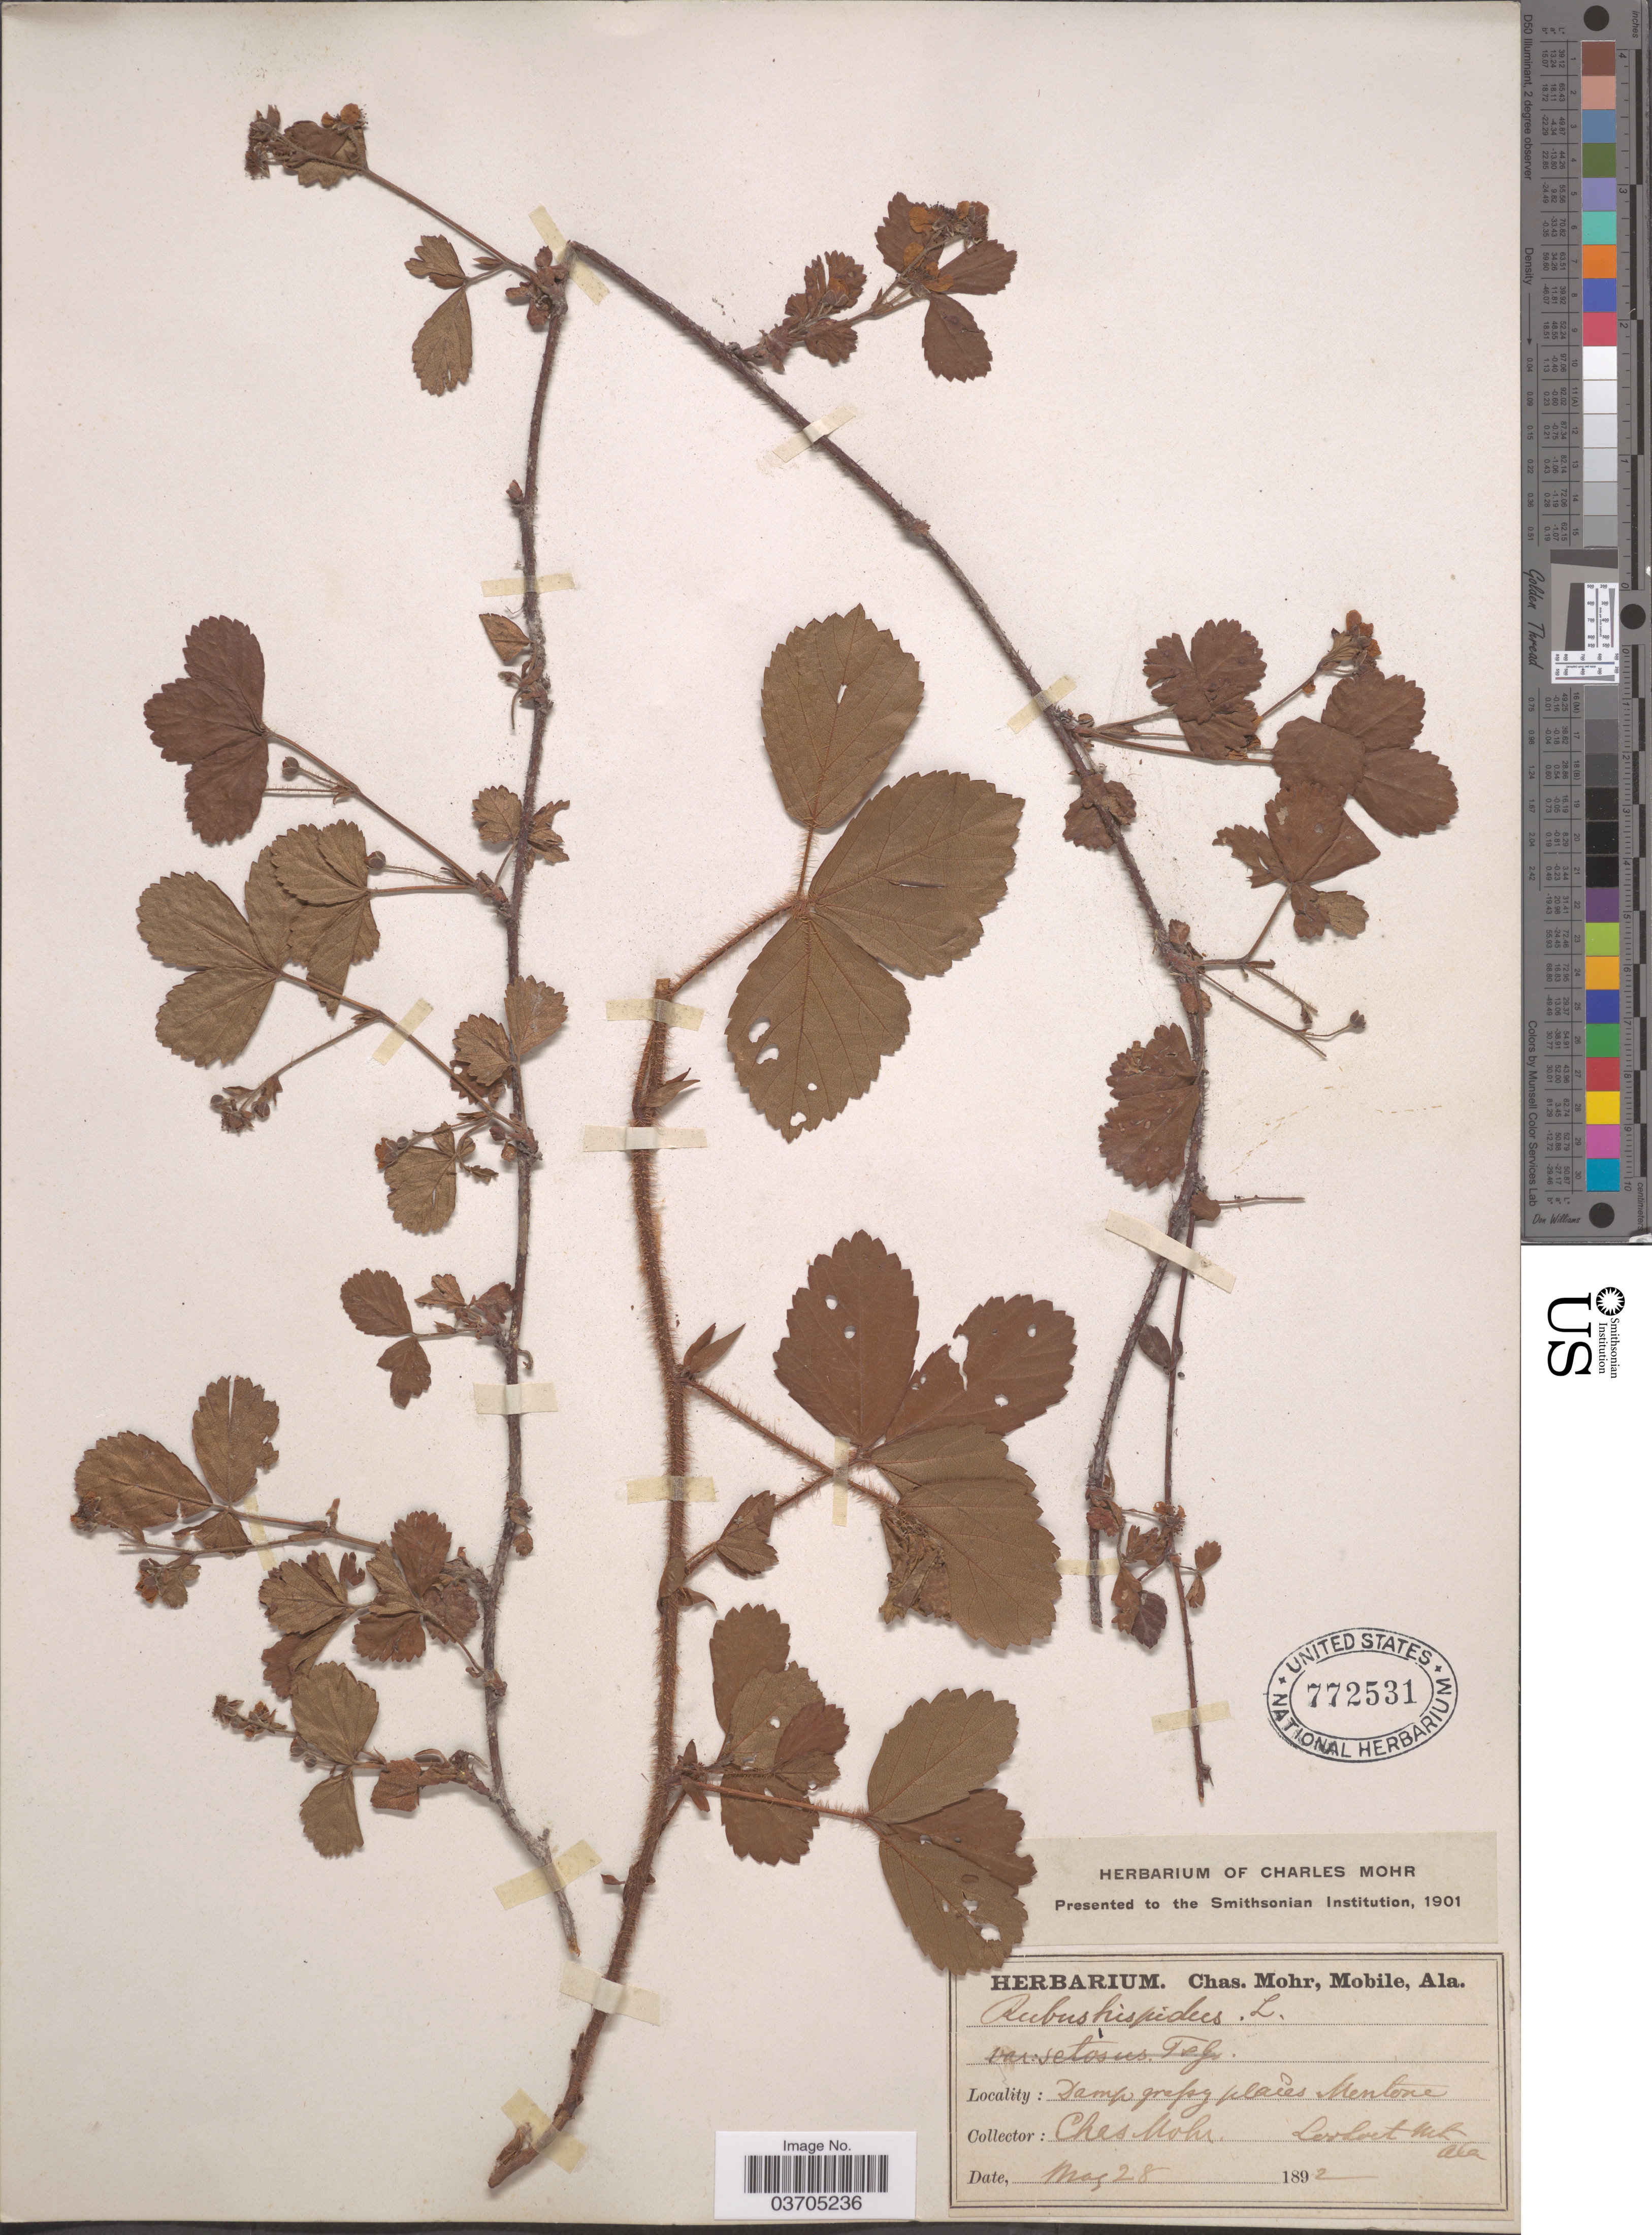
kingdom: Plantae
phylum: Tracheophyta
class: Magnoliopsida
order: Rosales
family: Rosaceae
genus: Rubus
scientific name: Rubus hispidus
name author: L.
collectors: Mohr, C. T. (herbarium)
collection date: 1892-05-28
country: United States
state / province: Alabama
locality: Lookout Mtn.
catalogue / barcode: US 772531